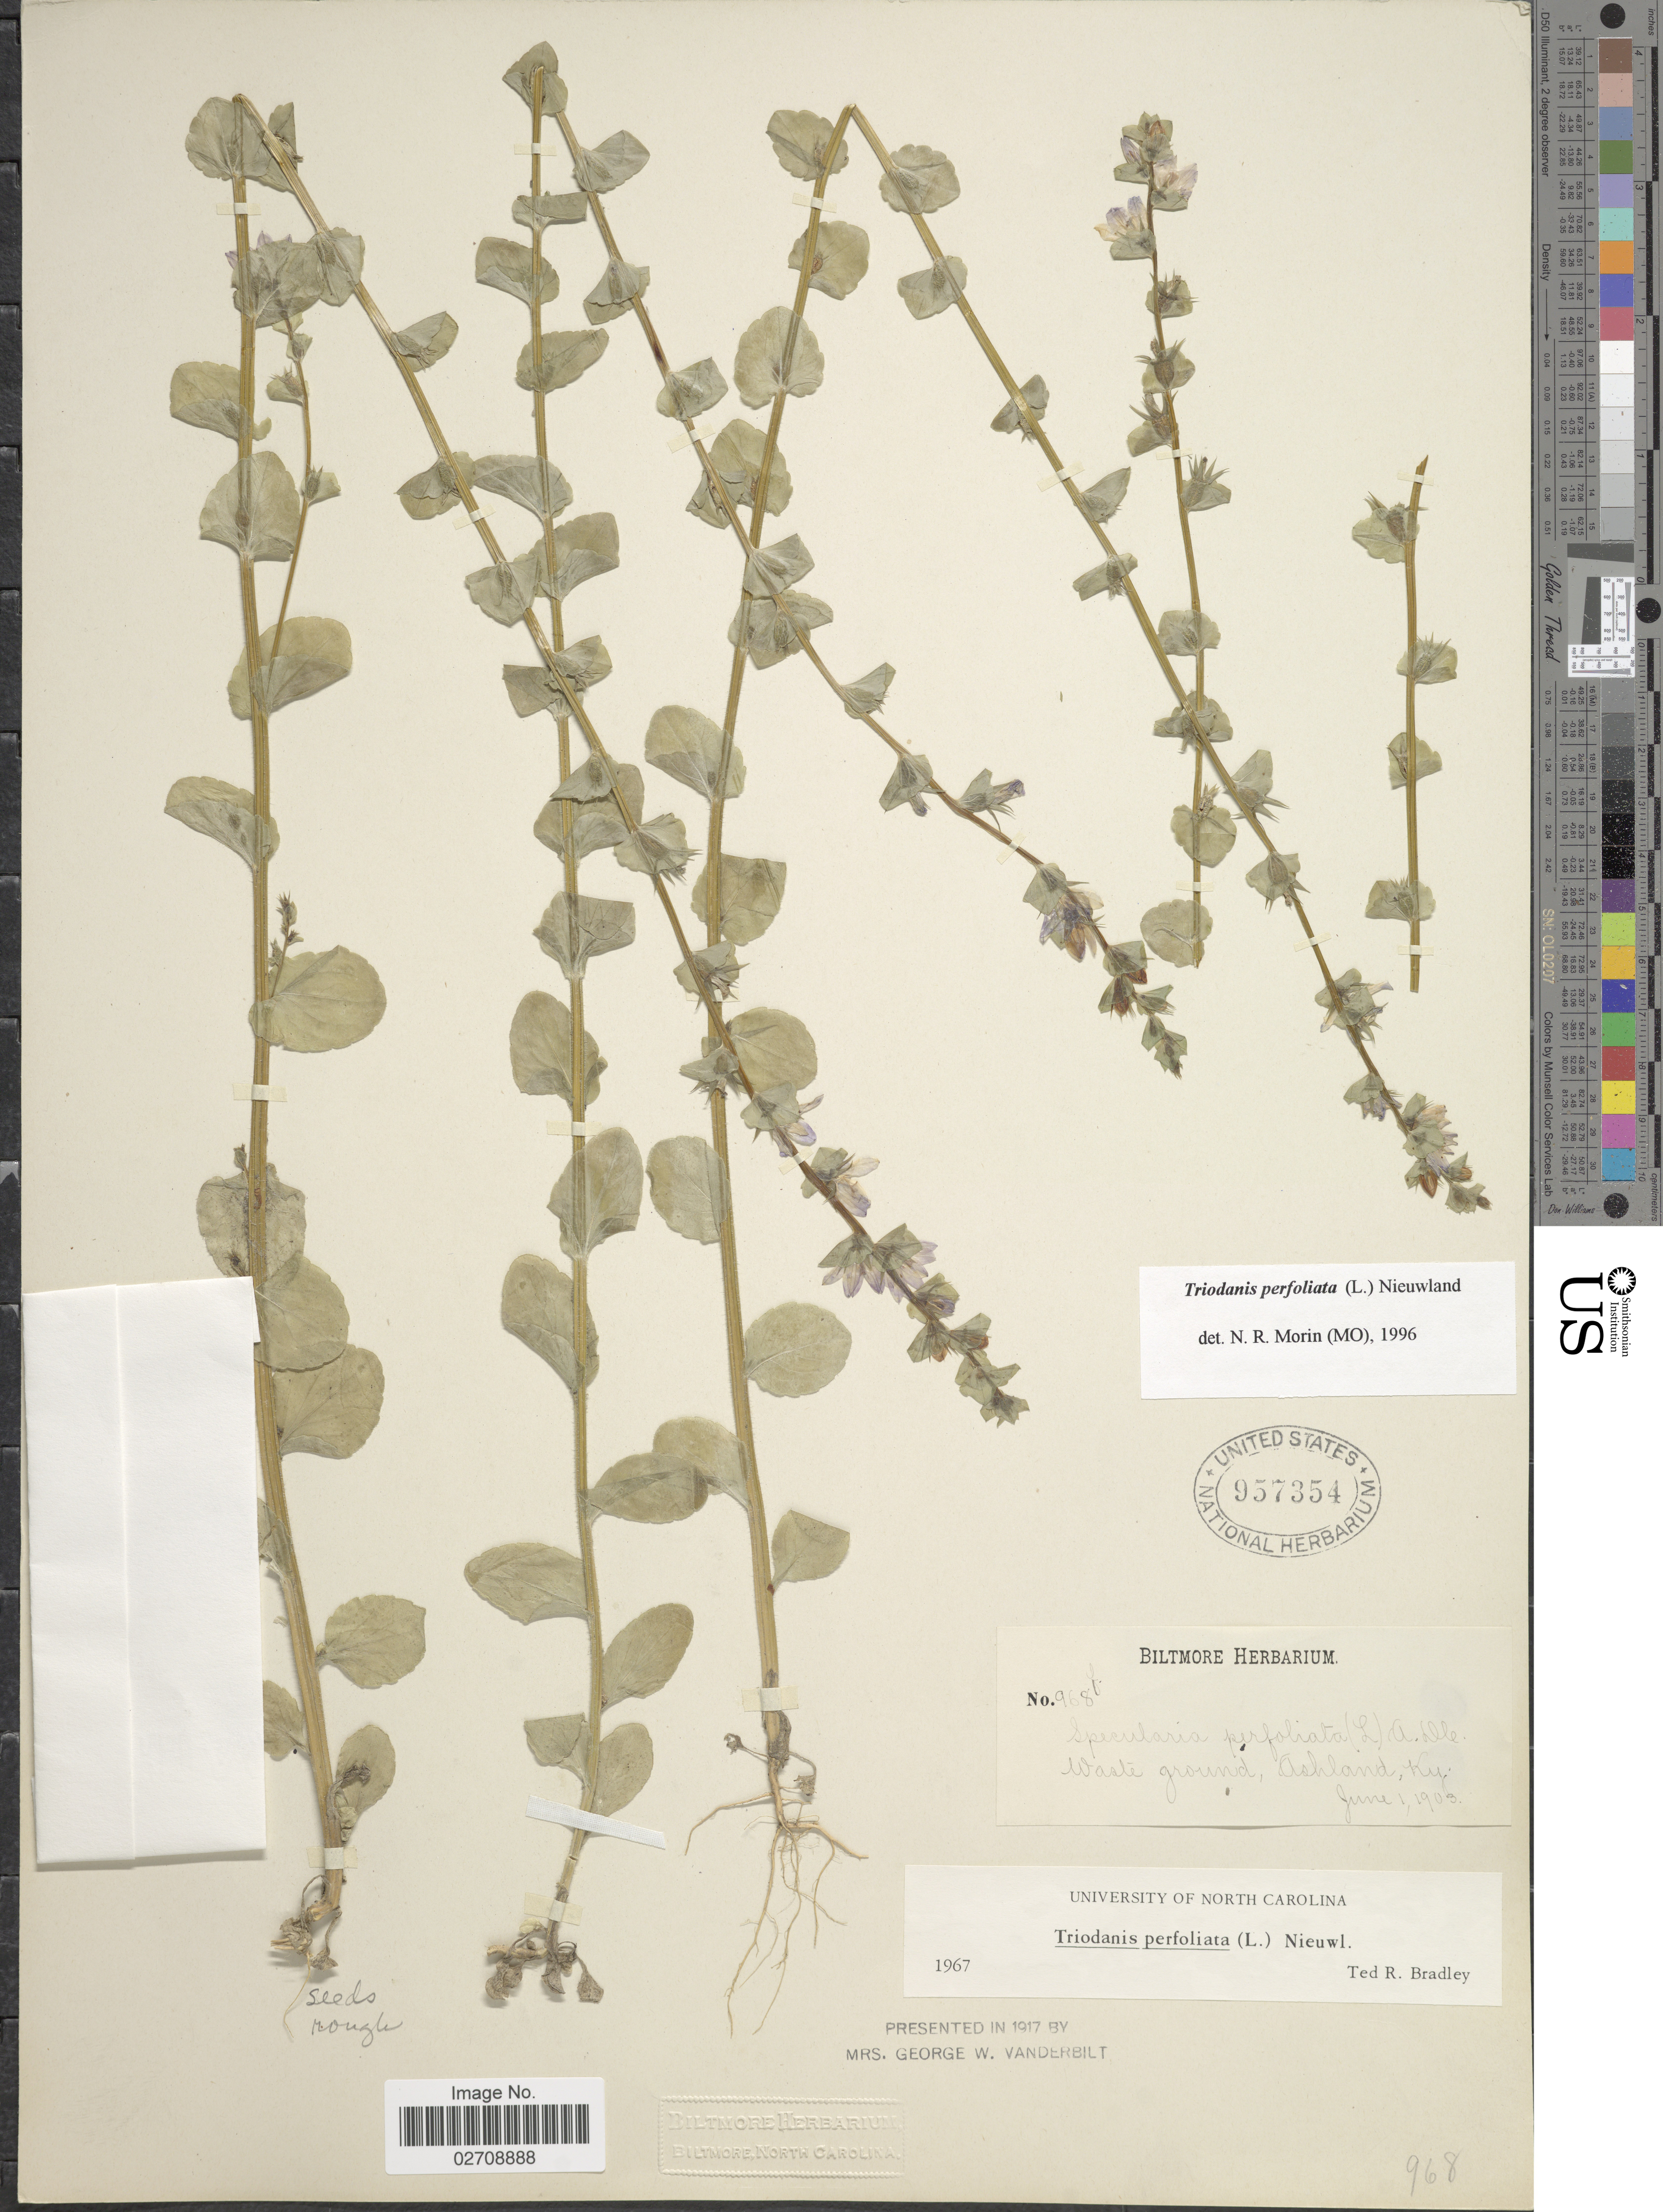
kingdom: Plantae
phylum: Tracheophyta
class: Magnoliopsida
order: Asterales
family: Campanulaceae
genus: Triodanis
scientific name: Triodanis perfoliata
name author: (L.) Nieuwl.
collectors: ex herb. Biltmore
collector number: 968b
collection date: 1903-06-01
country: United States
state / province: Kentucky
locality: Waste ground, Ashland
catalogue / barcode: US 957354